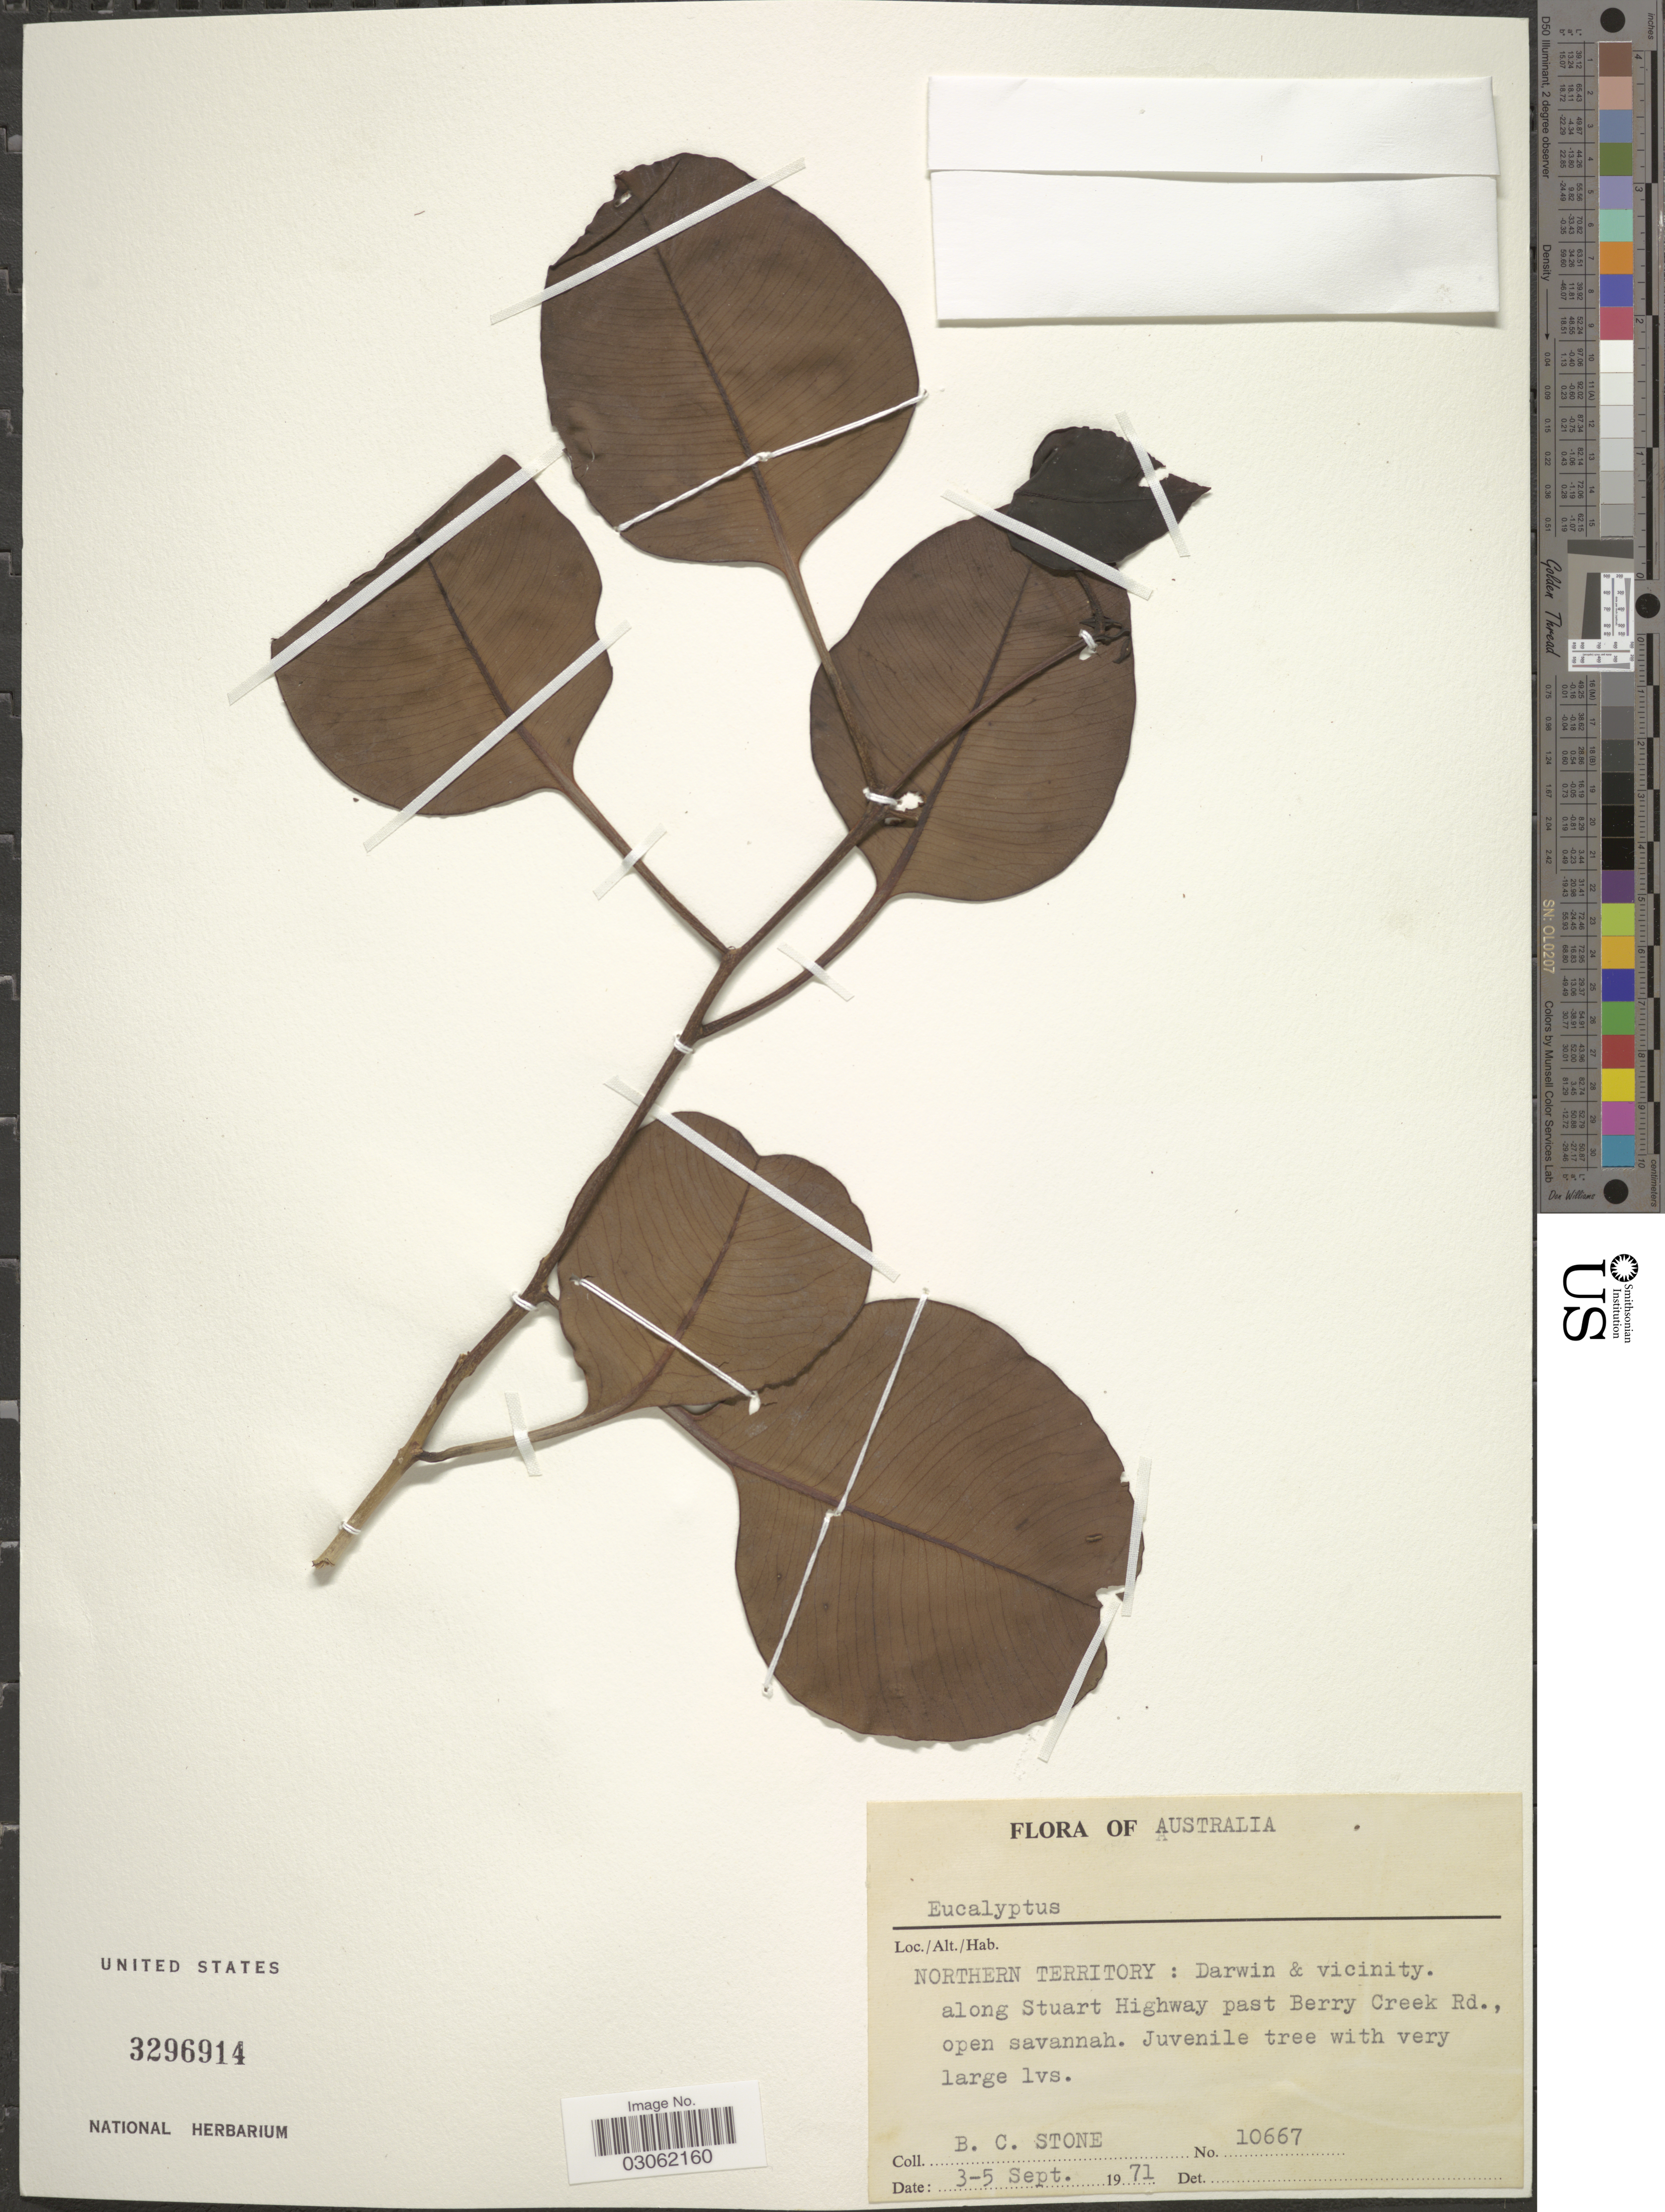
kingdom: Plantae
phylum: Tracheophyta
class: Magnoliopsida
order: Myrtales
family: Myrtaceae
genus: Eucalyptus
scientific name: Eucalyptus sp.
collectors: B. C. Stone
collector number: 10667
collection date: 1971-09-03/1971-09-05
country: Australia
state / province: Northern Territory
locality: Darwin & vicinity. Along Stuart Highway past Berry Creek Rd., open savannah.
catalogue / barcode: US 3296914